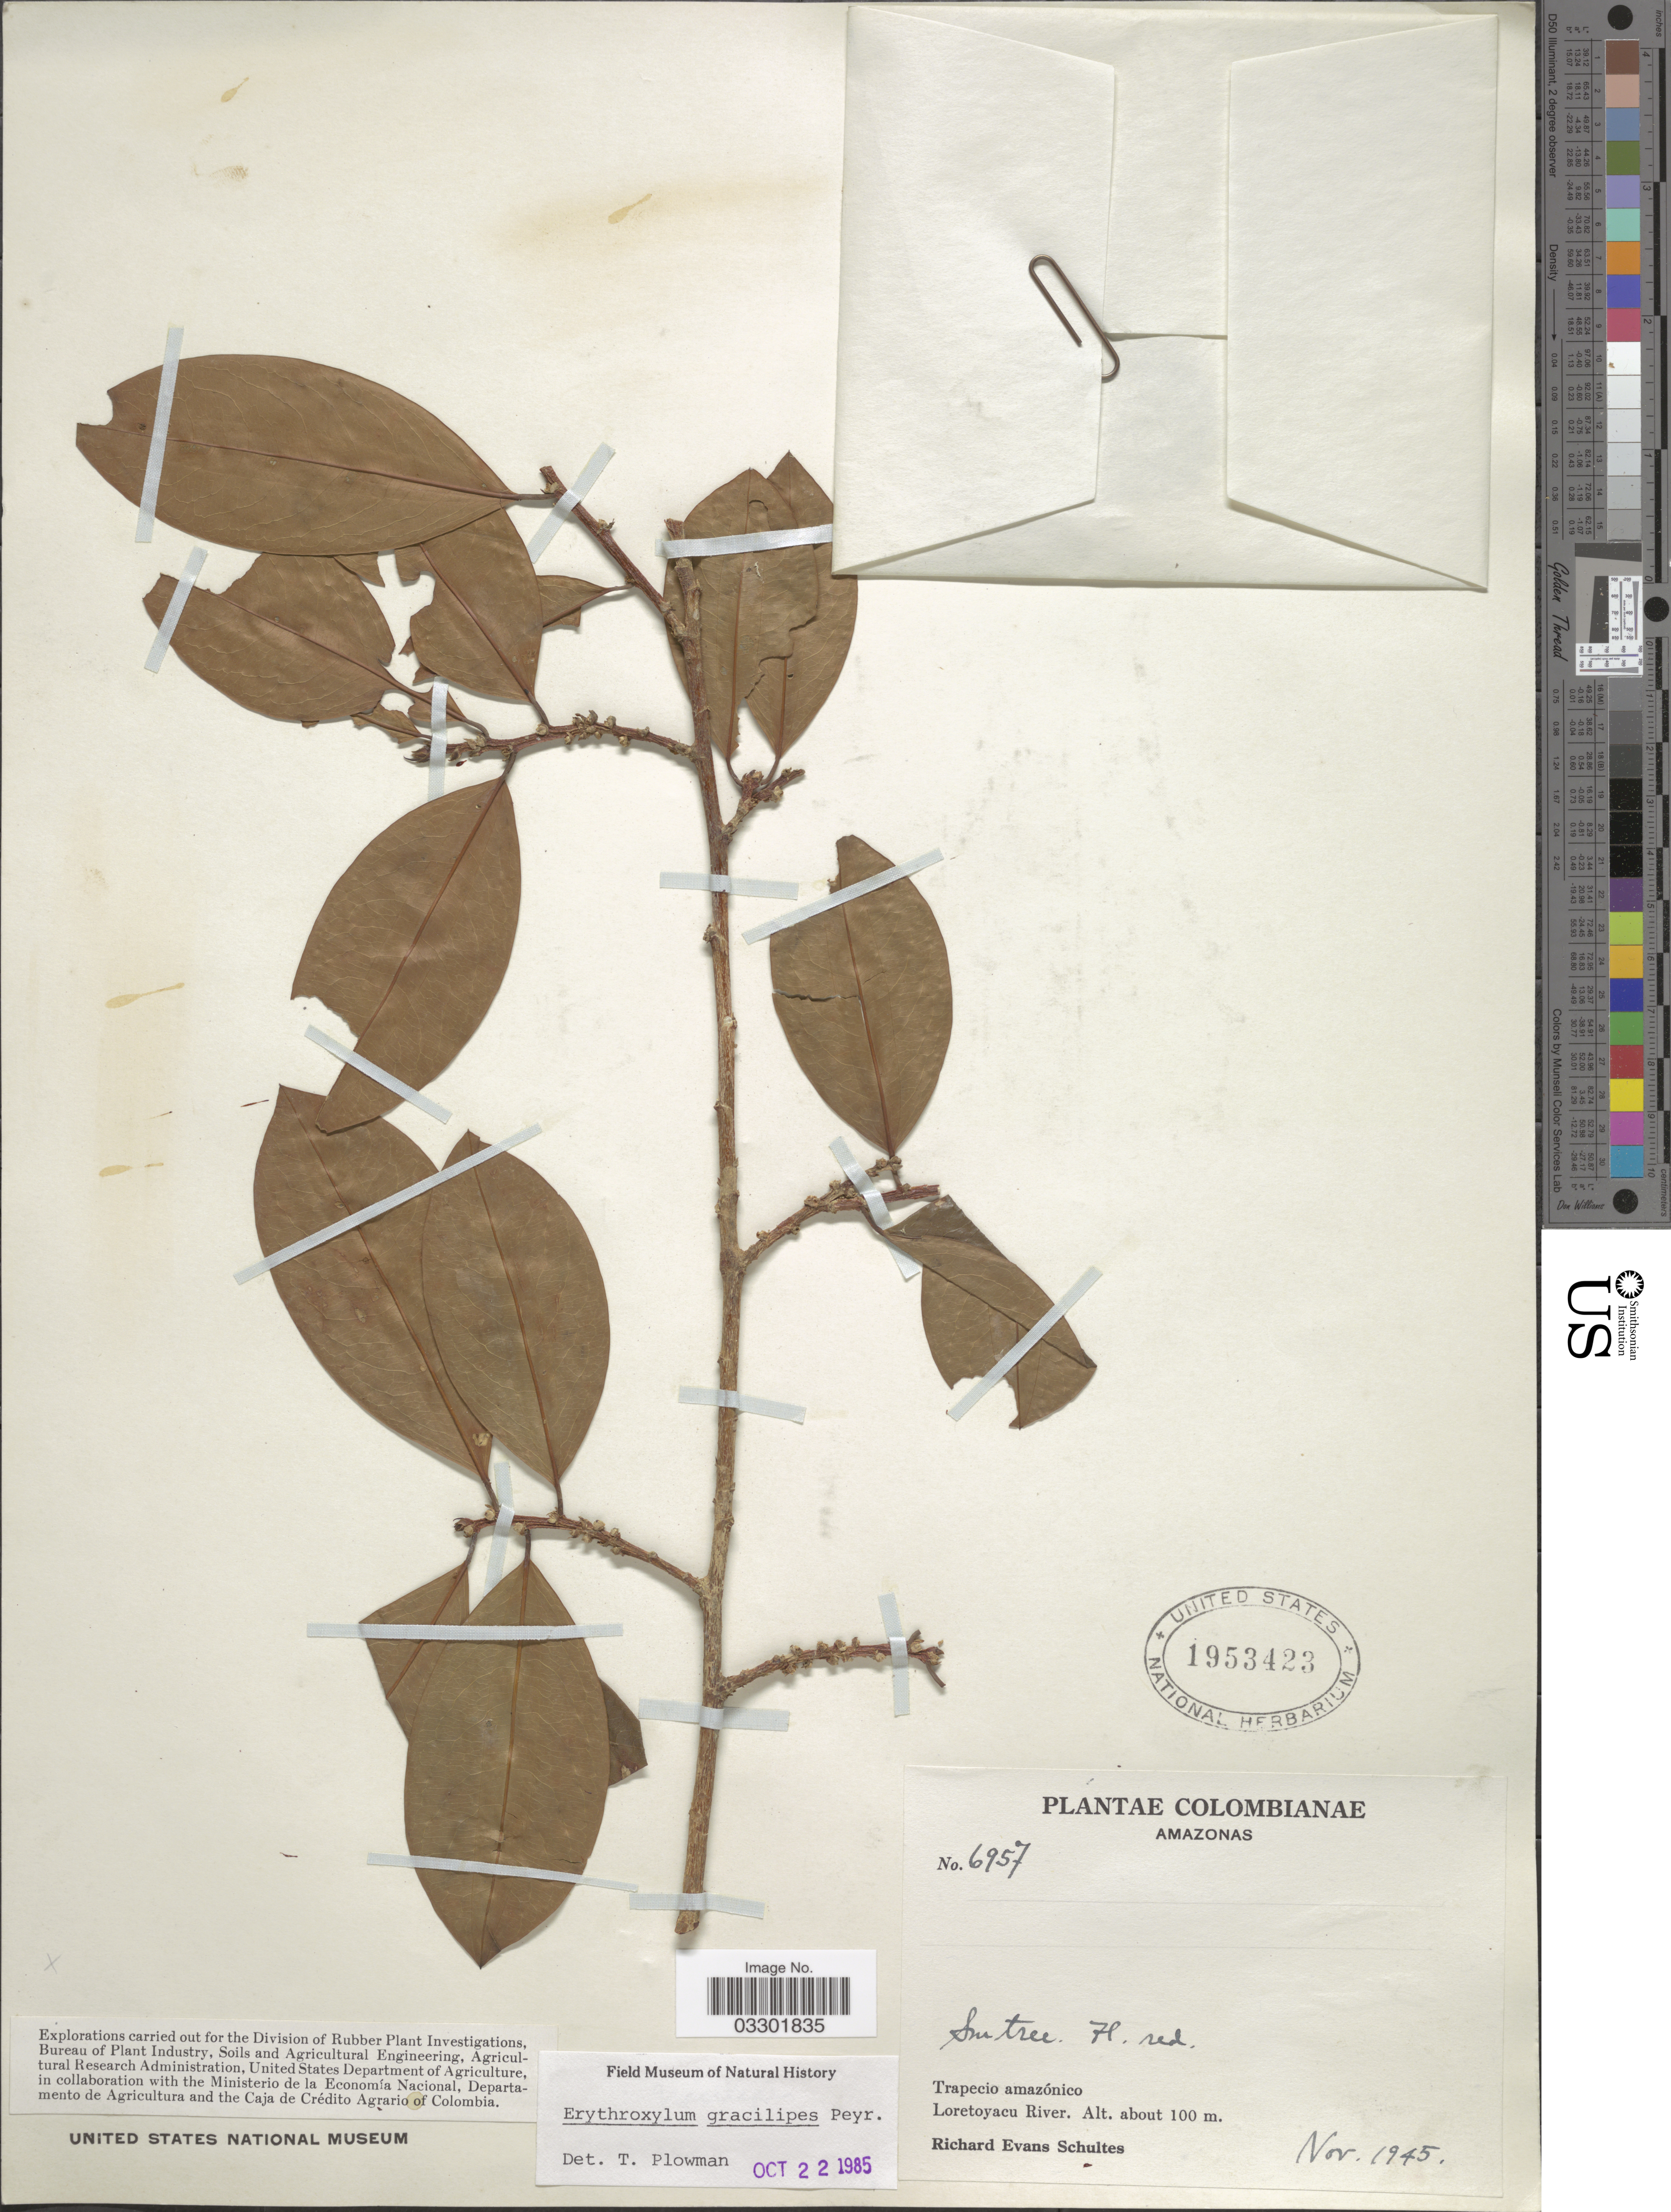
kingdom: Plantae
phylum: Tracheophyta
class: Magnoliopsida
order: Malpighiales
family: Erythroxylaceae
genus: Erythroxylum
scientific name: Erythroxylum gracilipes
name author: Peyr.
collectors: R. E. Schultes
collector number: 6957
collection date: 1945-11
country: Colombia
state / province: Amazônas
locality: Trapecio amazónico. Loretoyacu River.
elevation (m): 100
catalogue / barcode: US 1953423